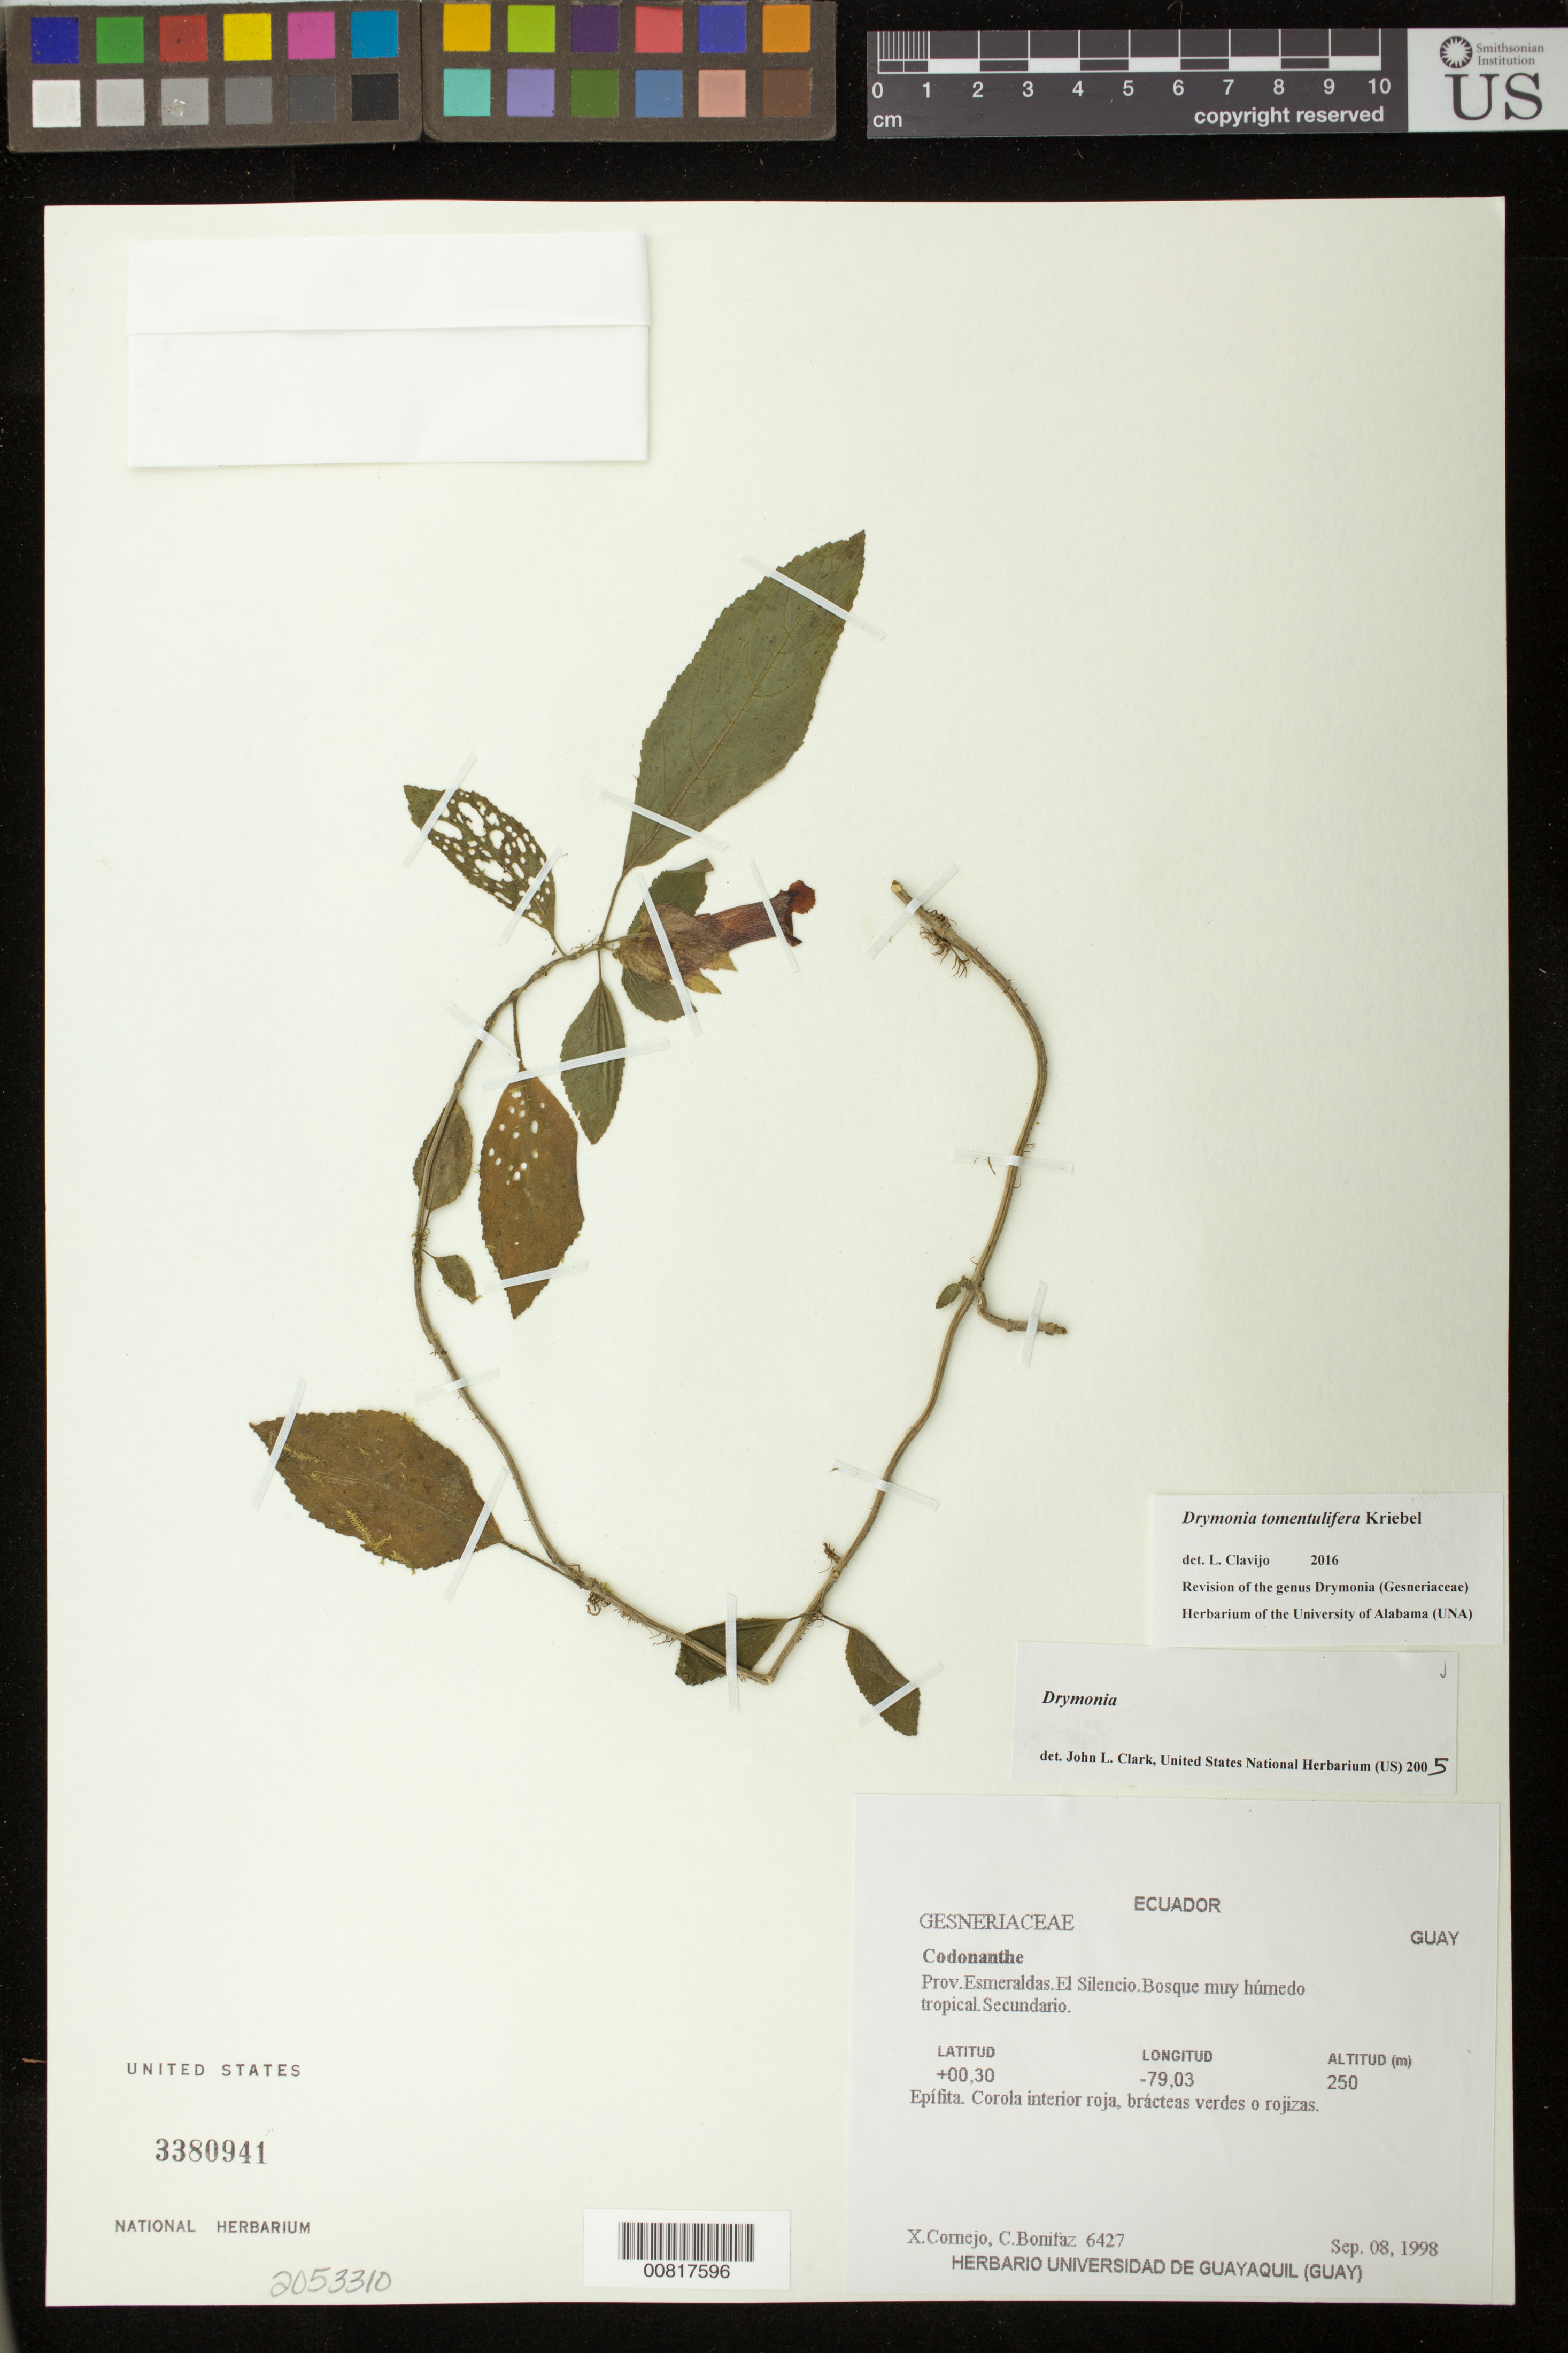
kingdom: Plantae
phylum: Tracheophyta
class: Magnoliopsida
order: Lamiales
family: Gesneriaceae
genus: Drymonia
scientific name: Drymonia tomentulifera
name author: Kriebel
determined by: Clavijo, L.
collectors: X. F. Cornejo & C. Bonifaz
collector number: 6427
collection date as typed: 08 Sep 1998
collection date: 1998-09-08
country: Ecuador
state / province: Esmeraldas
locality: El Silencio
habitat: Bosque muy húmedo tropical, secundario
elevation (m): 250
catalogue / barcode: US 3380941